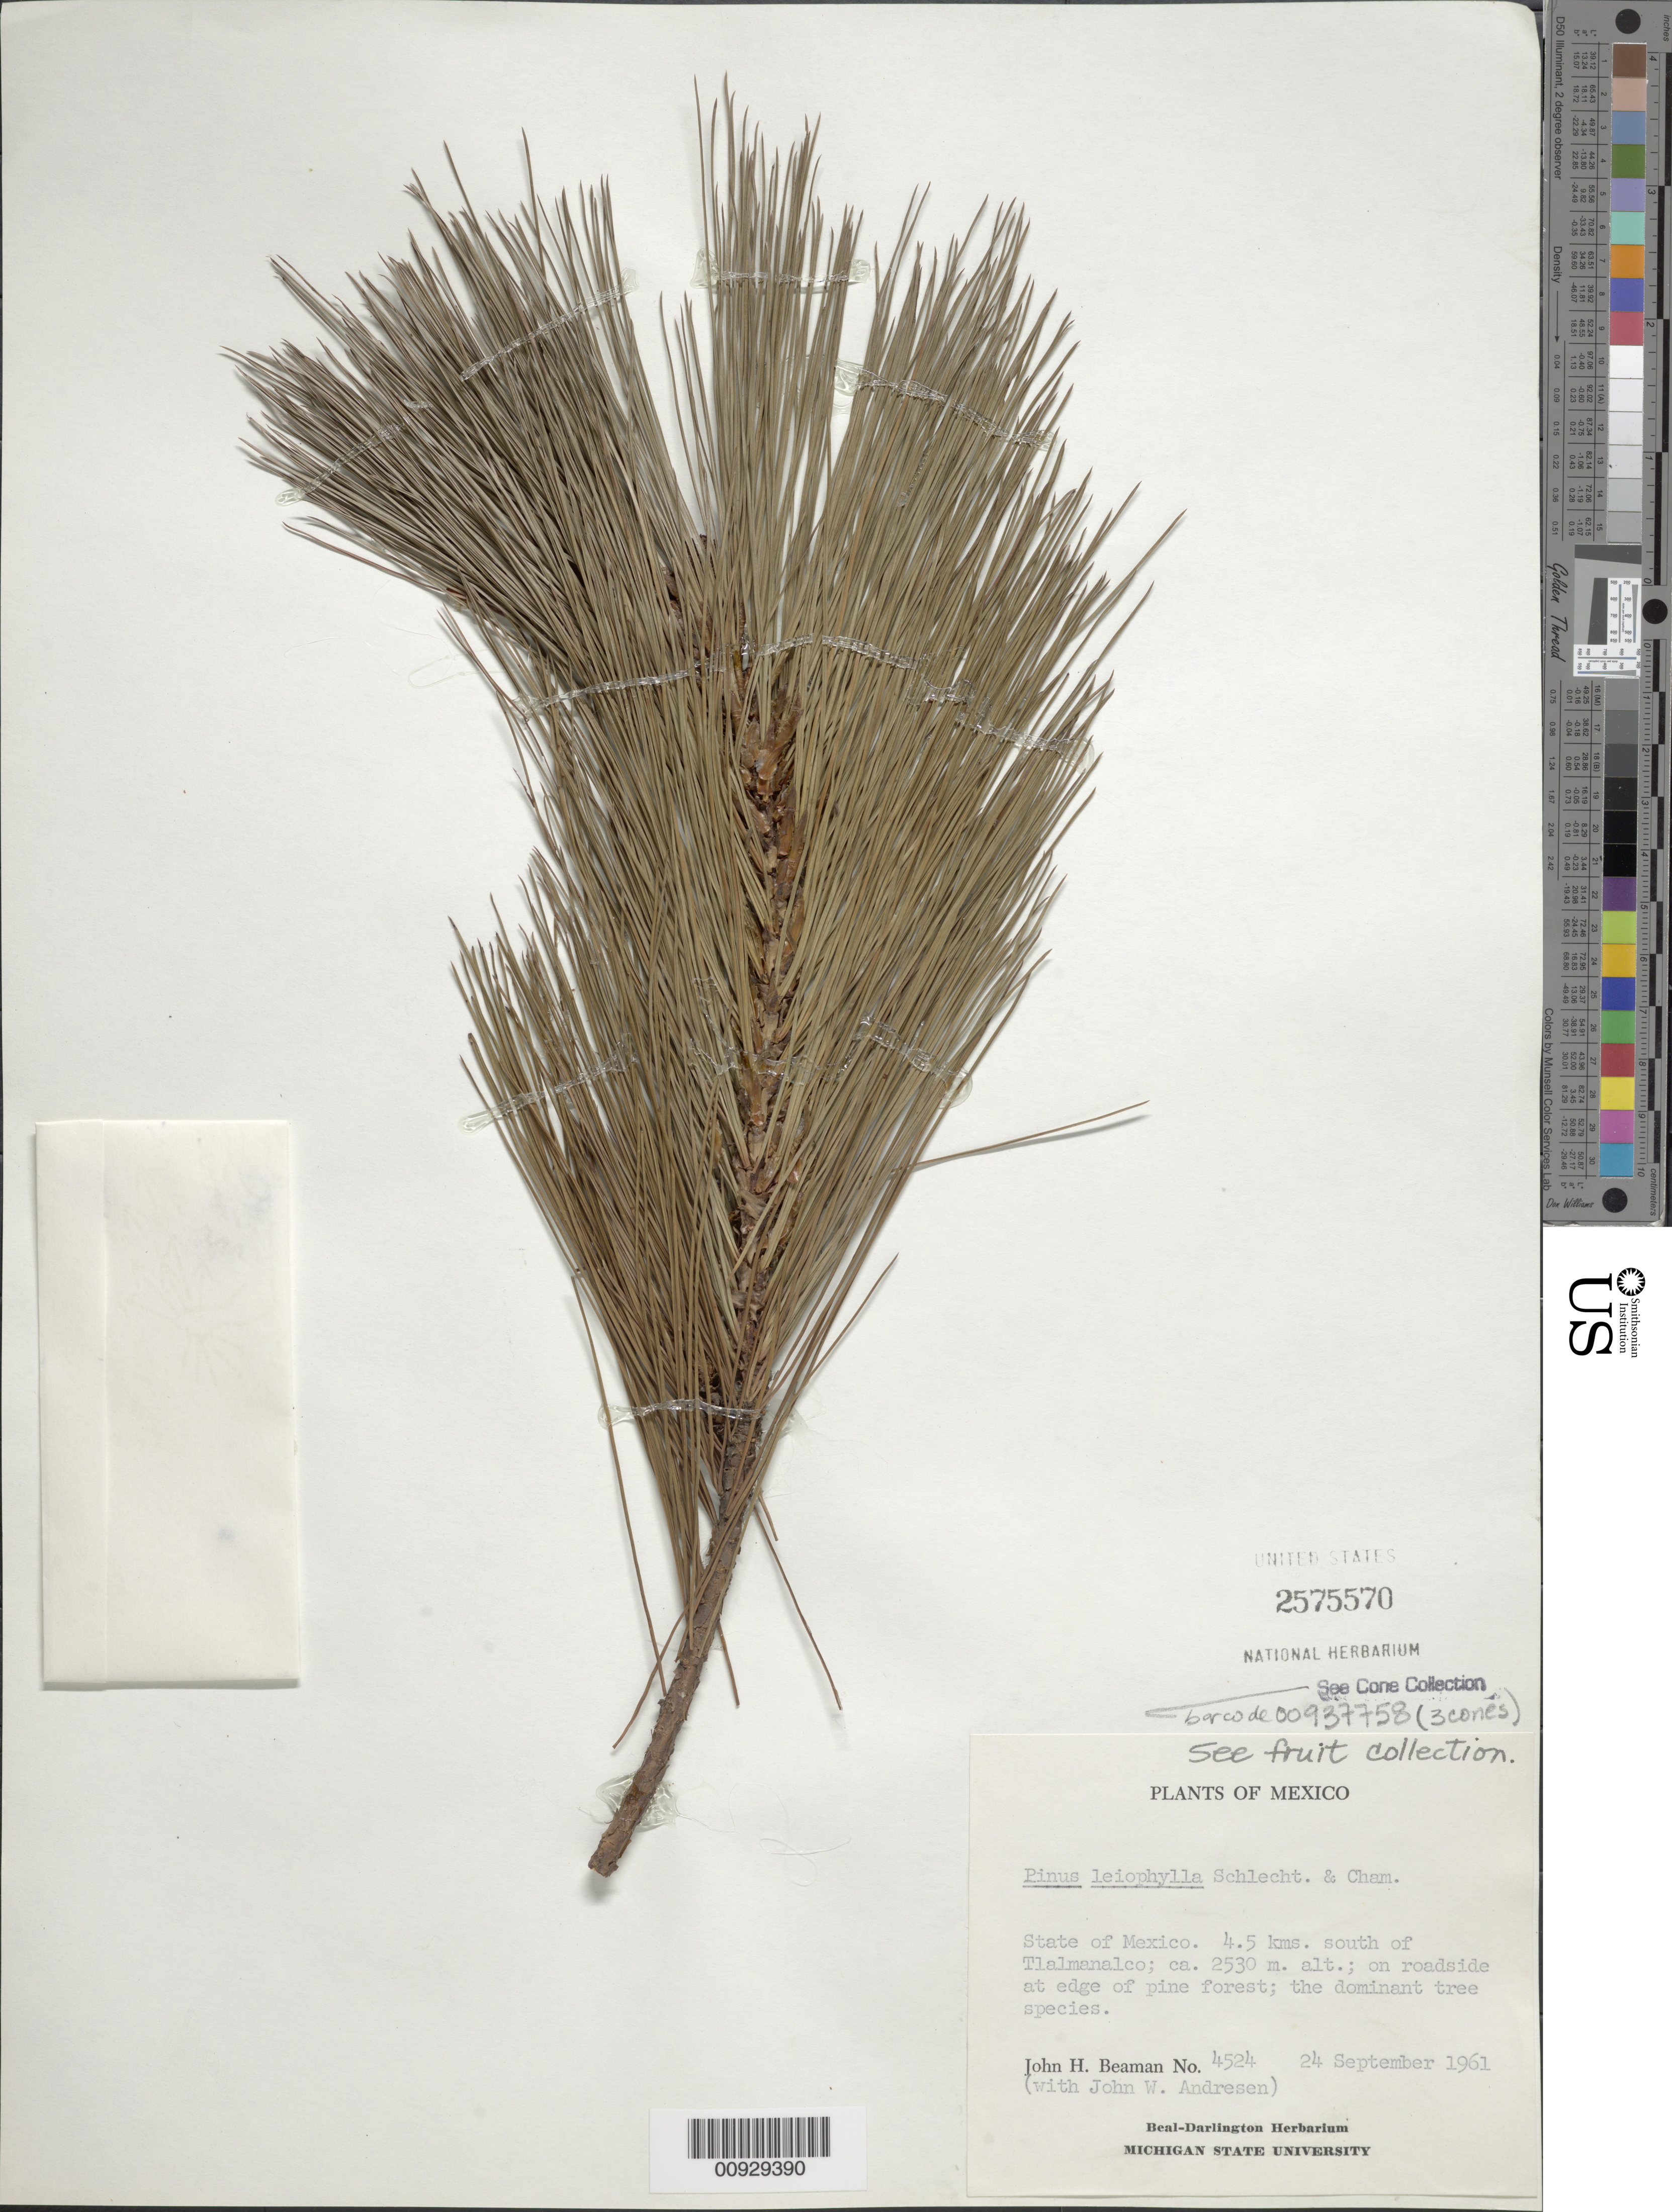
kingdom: Plantae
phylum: Tracheophyta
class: Pinopsida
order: Pinales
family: Pinaceae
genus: Pinus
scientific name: Pinus leiophylla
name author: Schiede ex Schltdl. & Cham.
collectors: J. H. Beaman & J. Andrésen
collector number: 4524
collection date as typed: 24 Sep 1961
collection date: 1961-09-24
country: Mexico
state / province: México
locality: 4.5 kms. South of Tlalmanalco.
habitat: On roadside at edge of pine forest; the dominant tree species.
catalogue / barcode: US 2575570